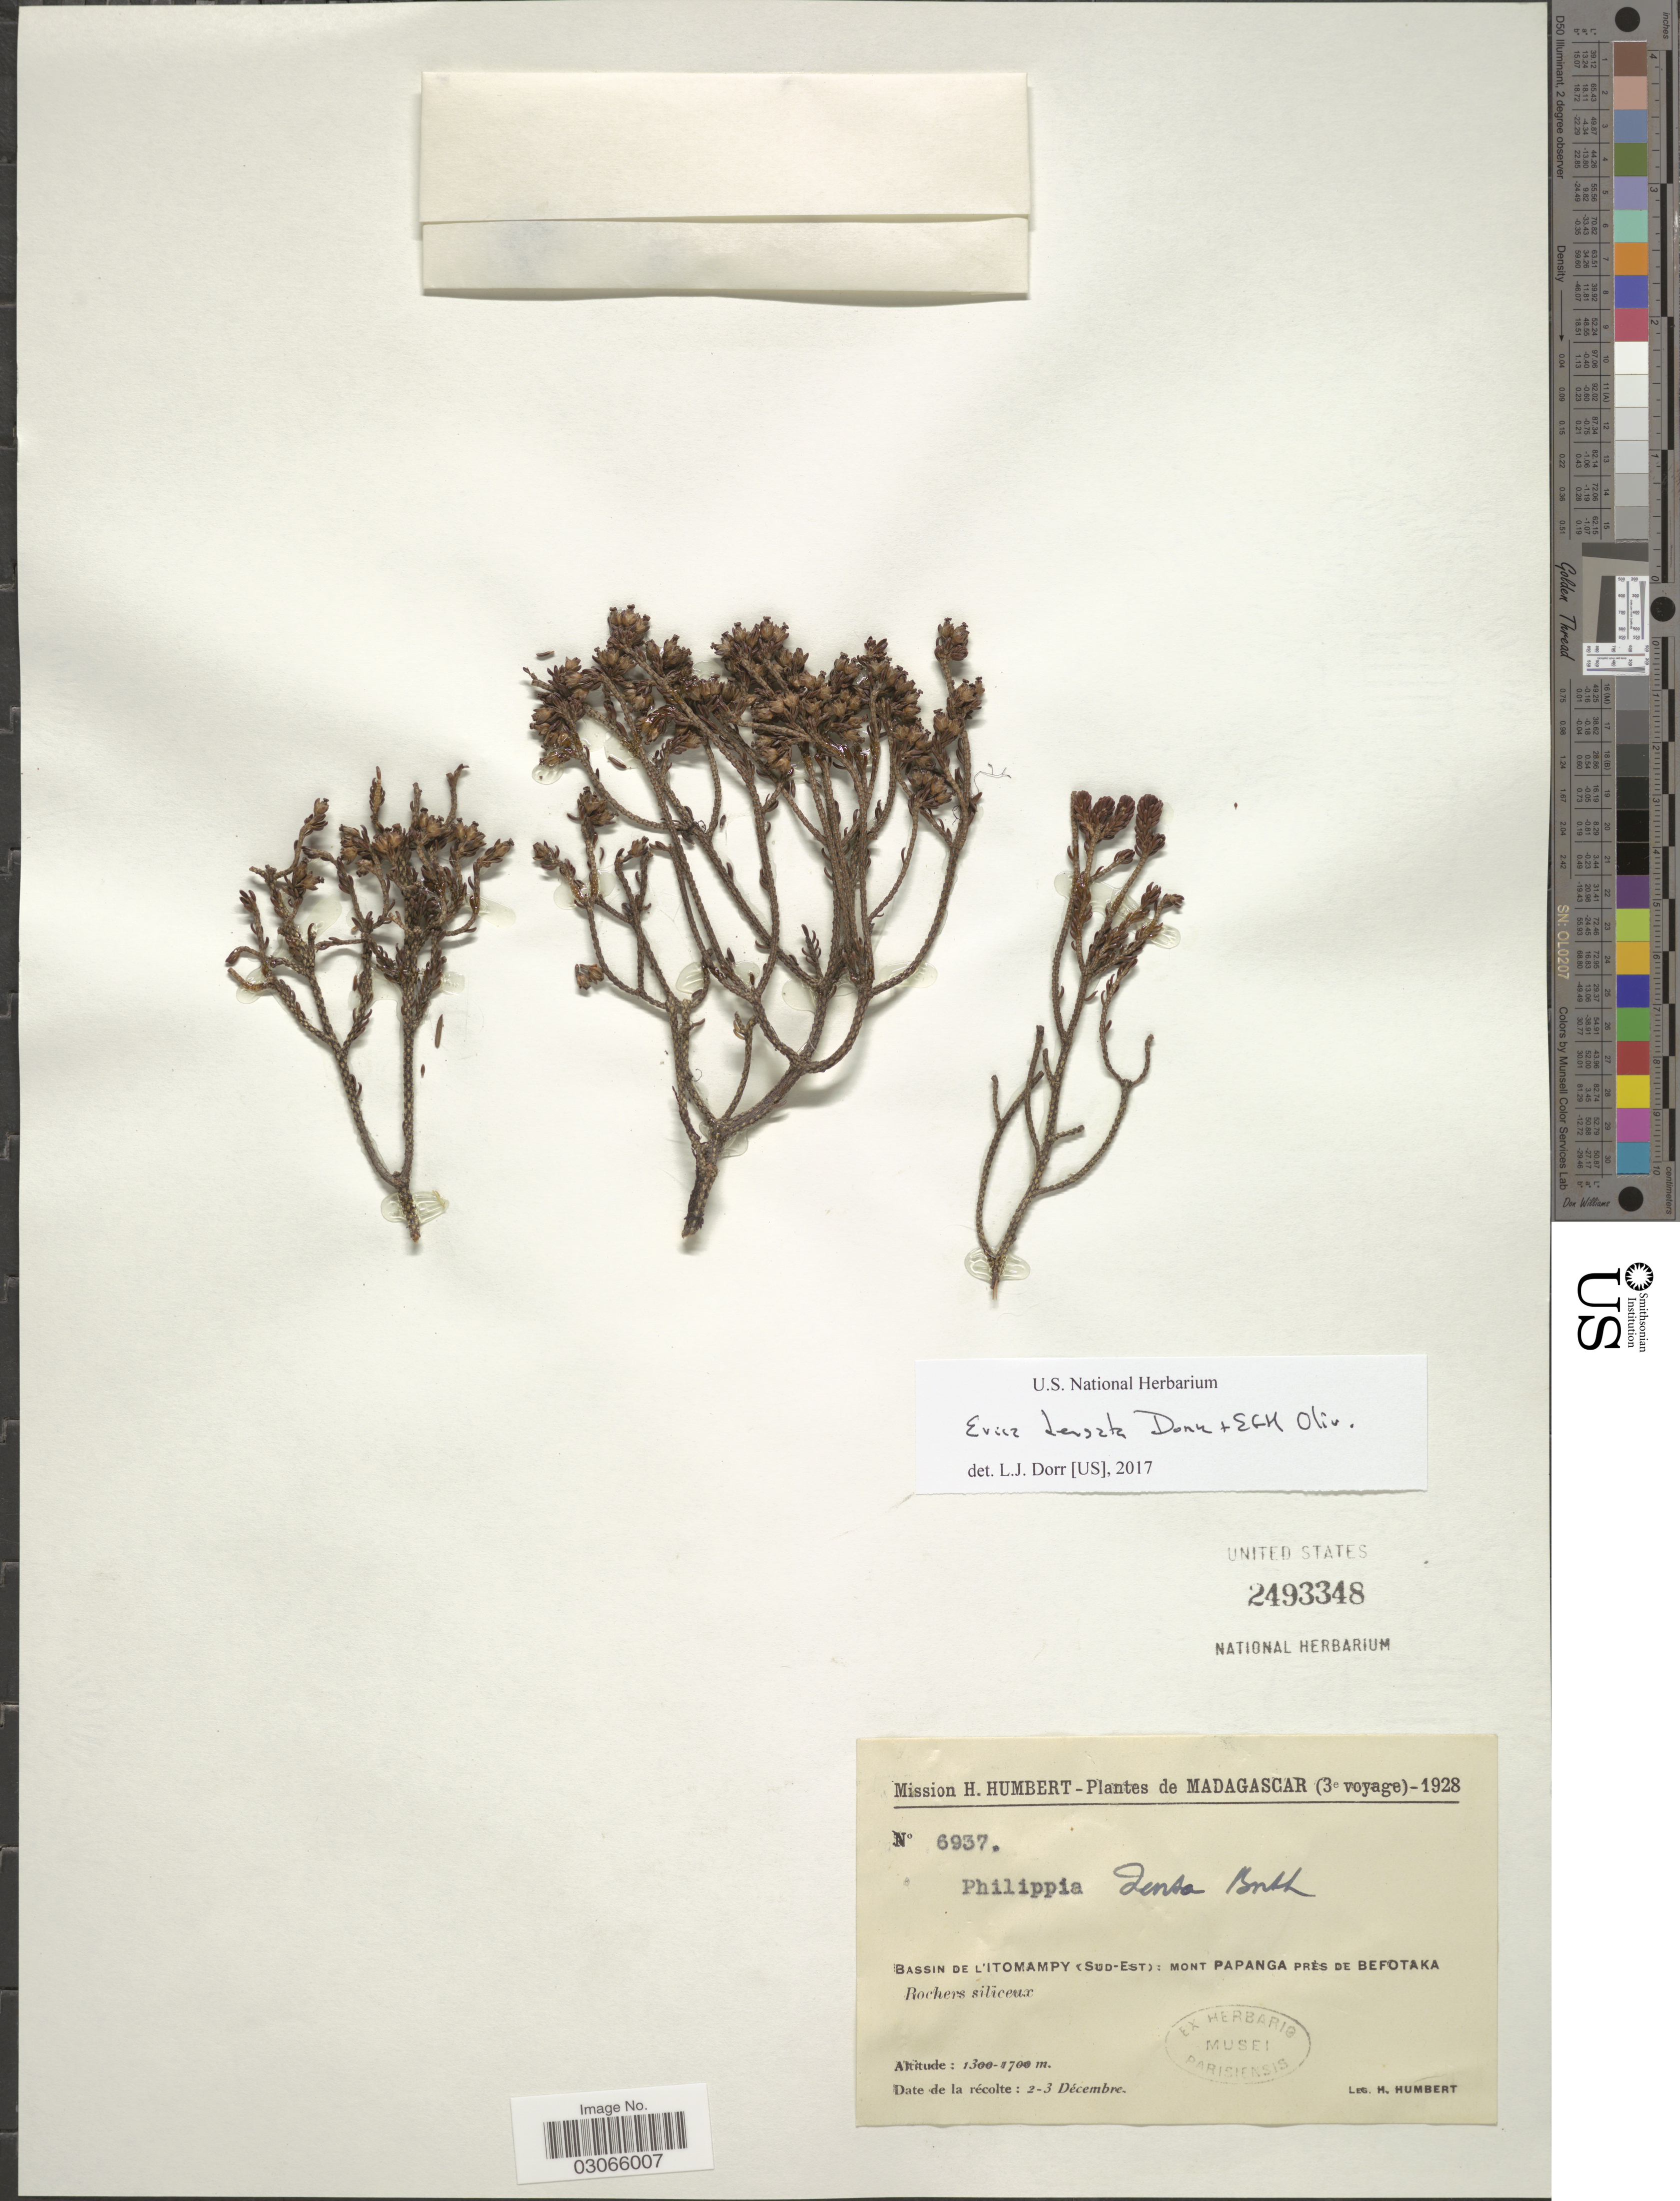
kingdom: Plantae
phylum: Tracheophyta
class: Magnoliopsida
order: Ericales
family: Ericaceae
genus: Erica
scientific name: Erica densata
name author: (Baker) Dorr & E.G.H. Oliv.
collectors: H. Humbert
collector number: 6937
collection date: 1928-12-02/1928-12-03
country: Madagascar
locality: Bassin de l'Itomampy (Sud-Est): Mont Papanga prés de Befotaka.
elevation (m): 1300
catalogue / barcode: US 2493348